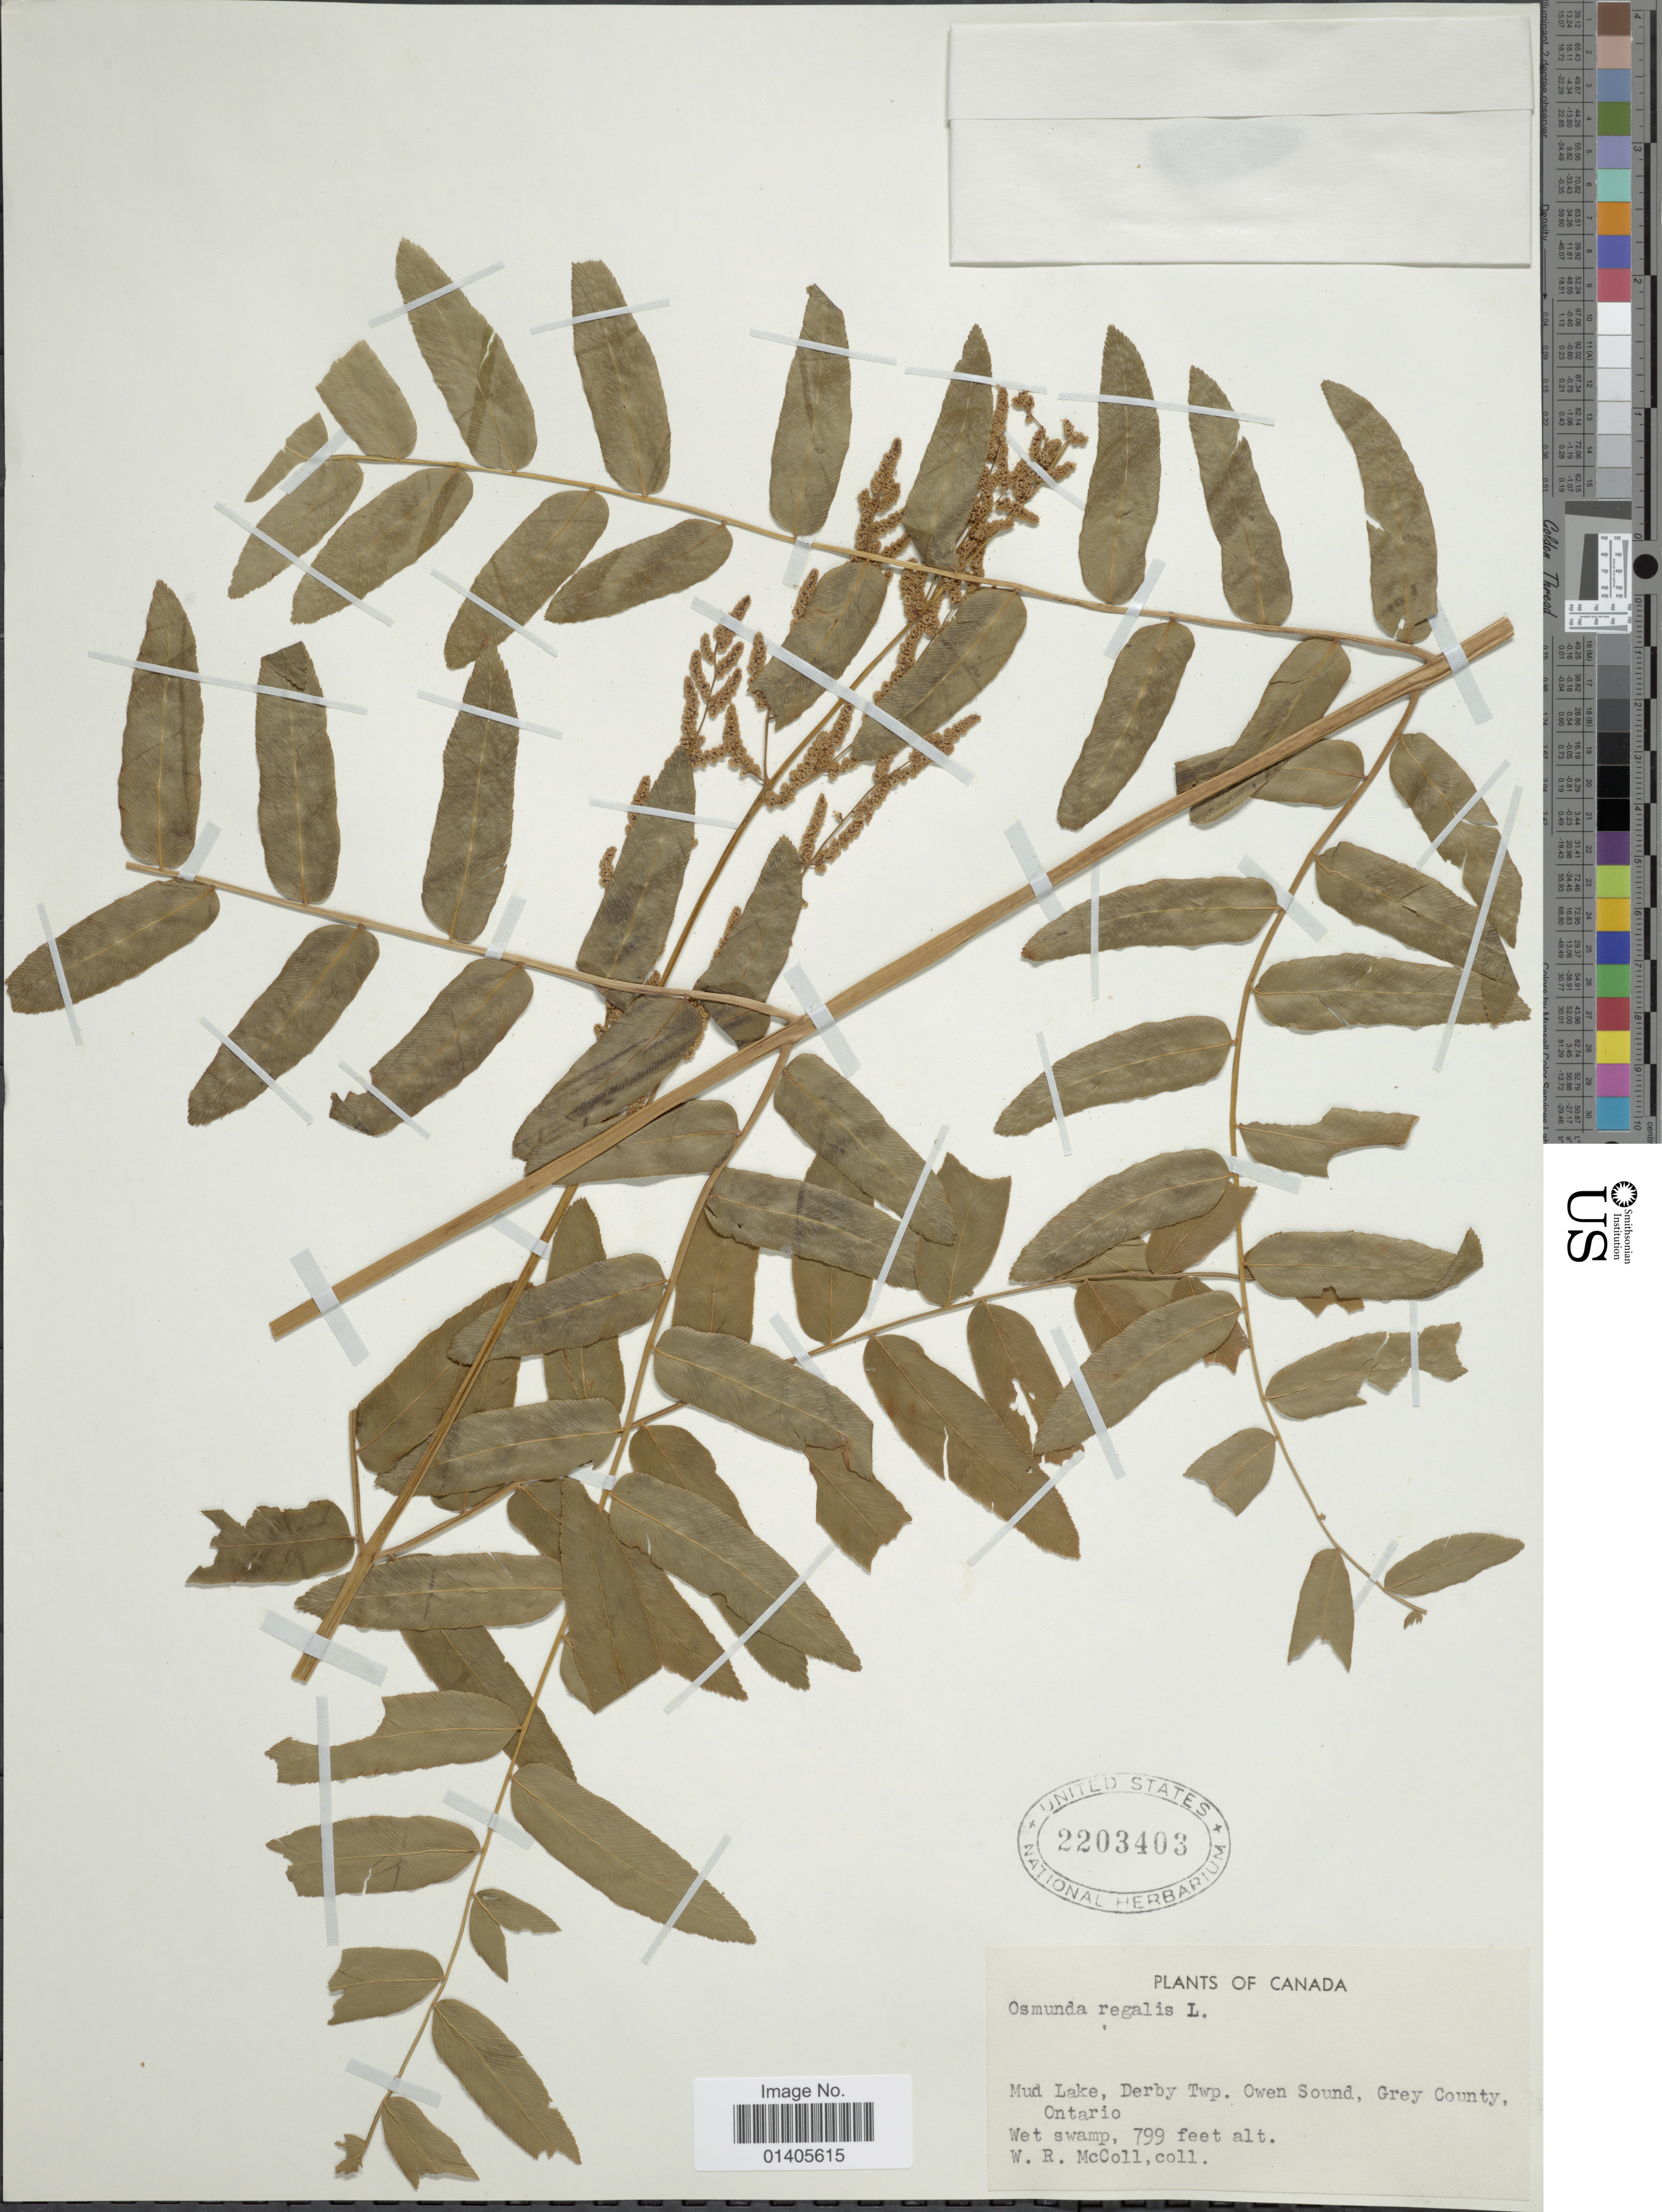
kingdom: Plantae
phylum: Tracheophyta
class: Polypodiopsida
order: Osmundales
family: Osmundaceae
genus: Osmunda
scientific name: Osmunda regalis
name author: L.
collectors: W. McColl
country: Canada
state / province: Ontario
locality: Mud Lake, Derby twp. Owen Sound, Grey County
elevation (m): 244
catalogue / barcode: US 2203403